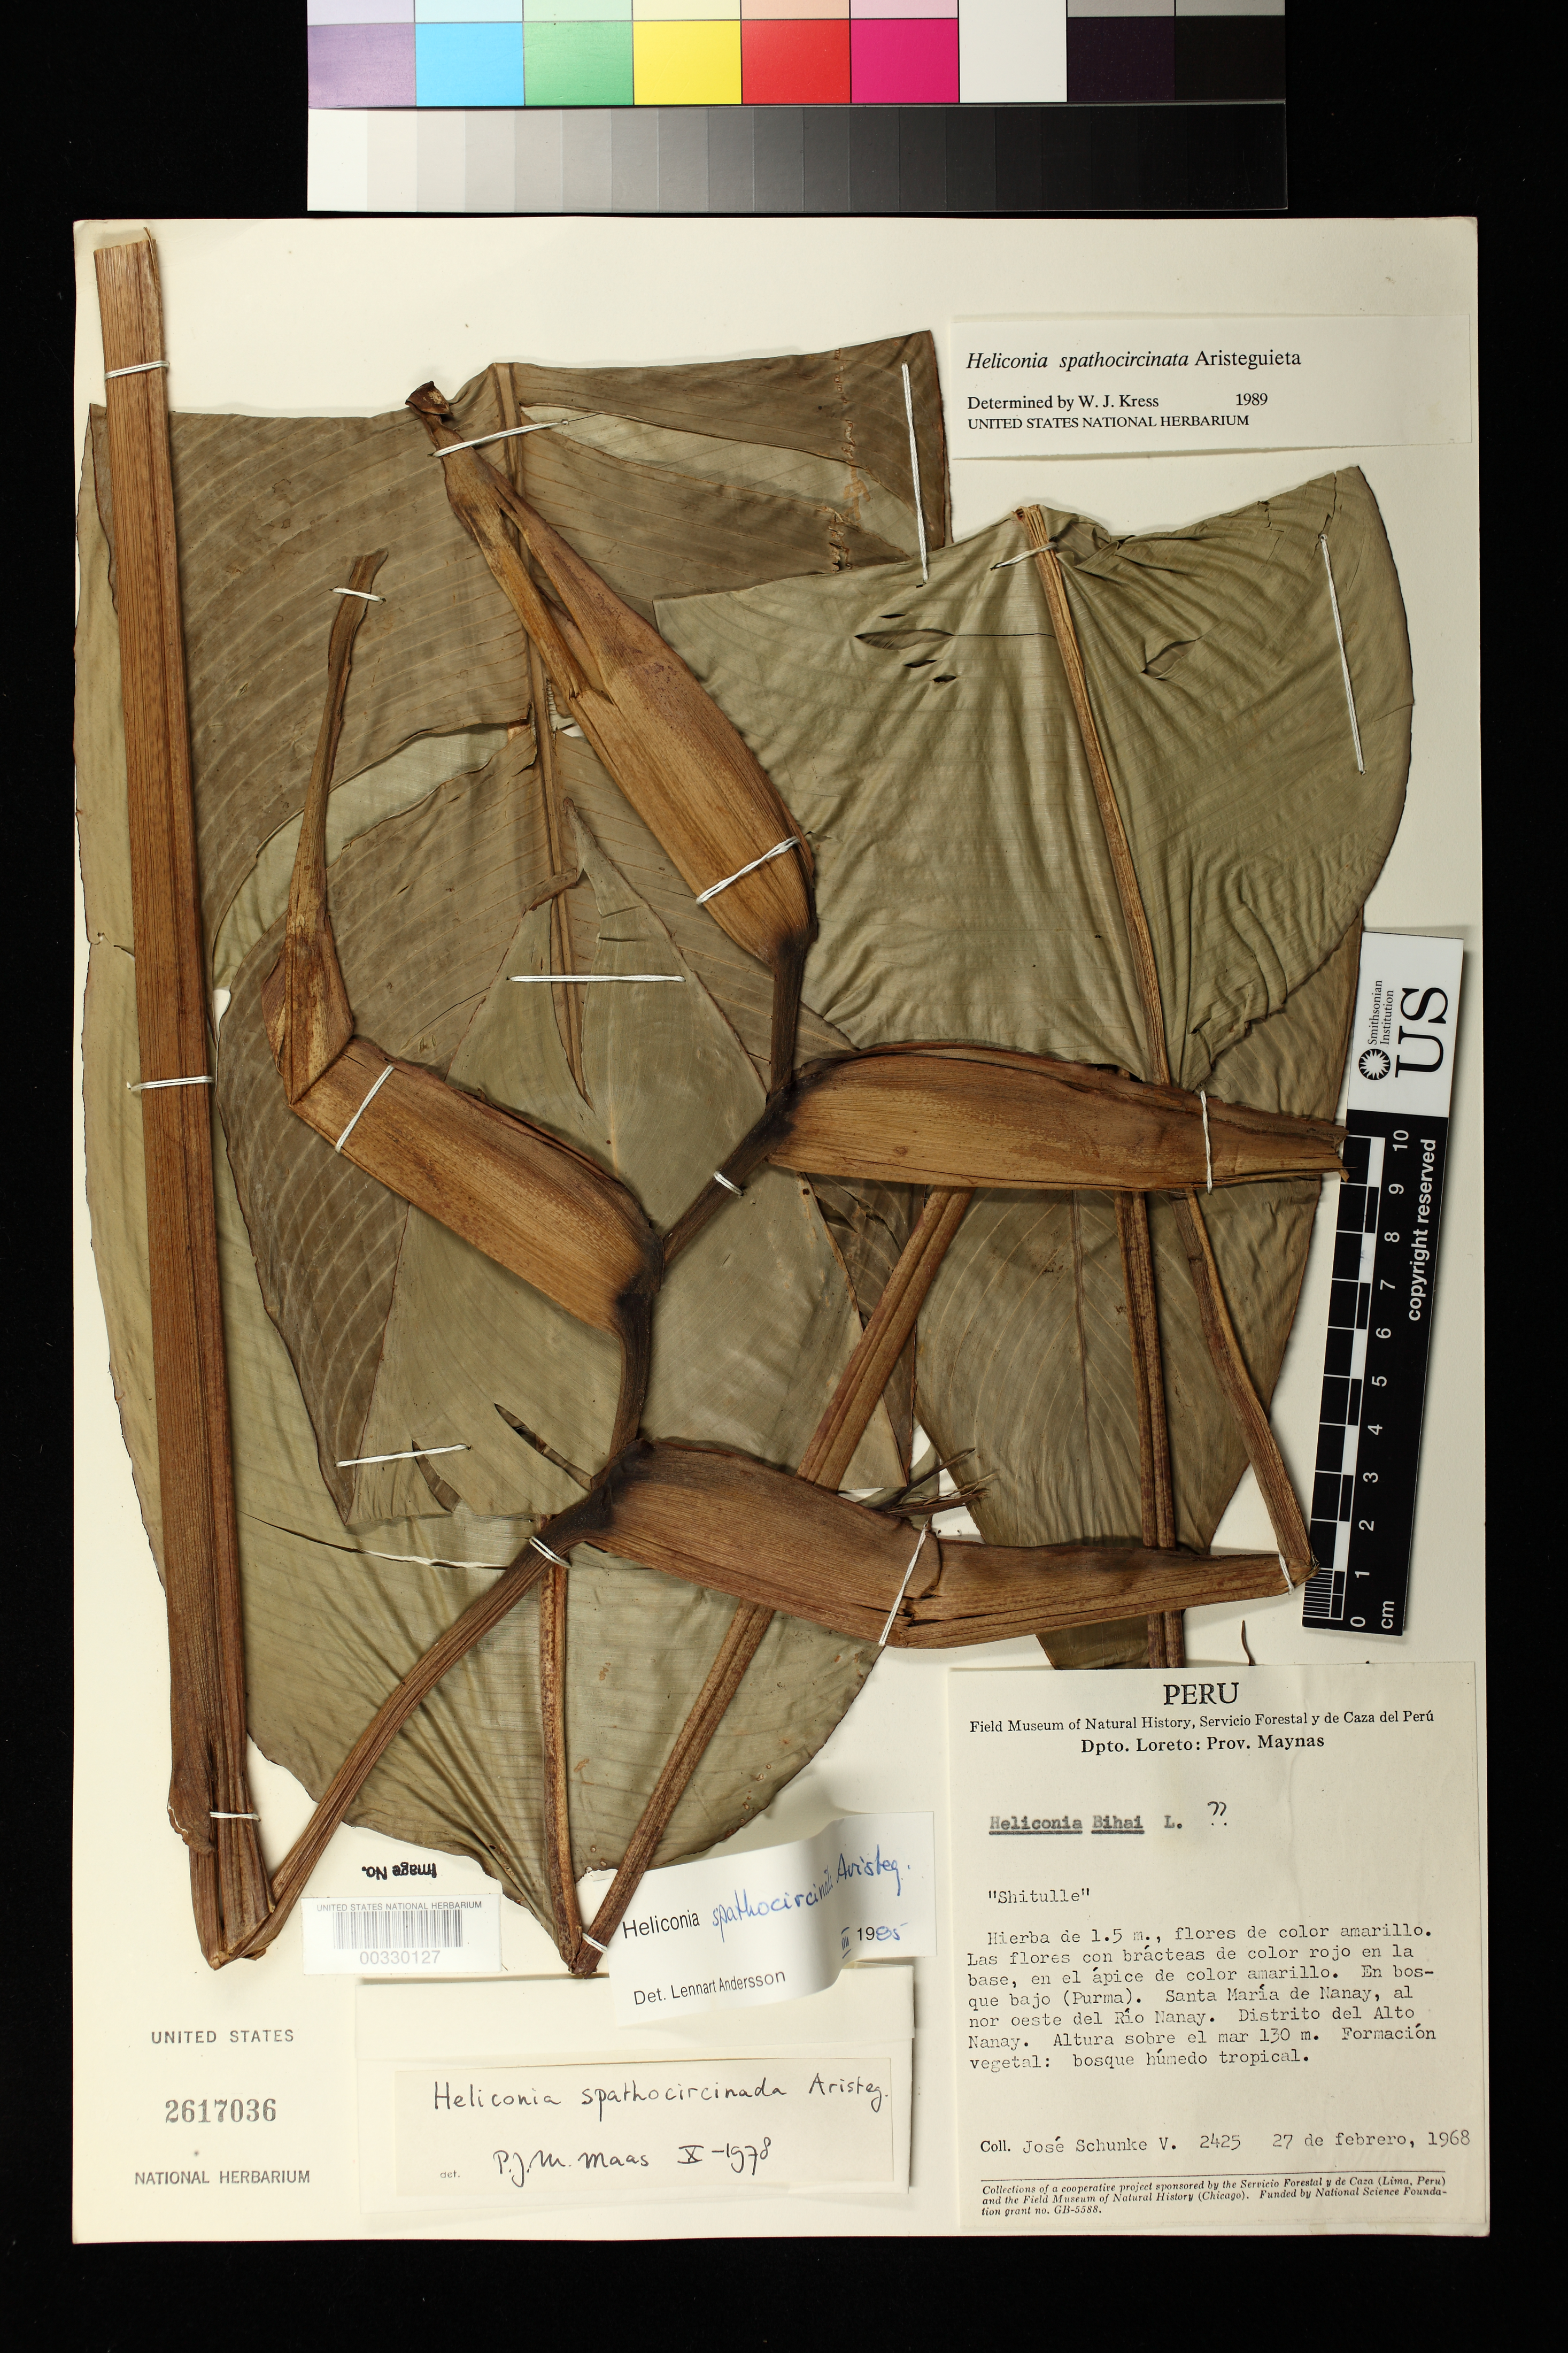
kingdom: Plantae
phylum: Tracheophyta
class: Liliopsida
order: Zingiberales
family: Heliconiaceae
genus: Heliconia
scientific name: Heliconia spathocircinata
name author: Aristeg.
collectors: J. Schunke Vigo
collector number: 2425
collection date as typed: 27 Feb 1968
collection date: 1968-02-27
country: Peru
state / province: Loreto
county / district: Maynas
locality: Santa maria de nanay, nw of rio nanay, dist alto nanay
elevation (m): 130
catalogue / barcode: US 2617036